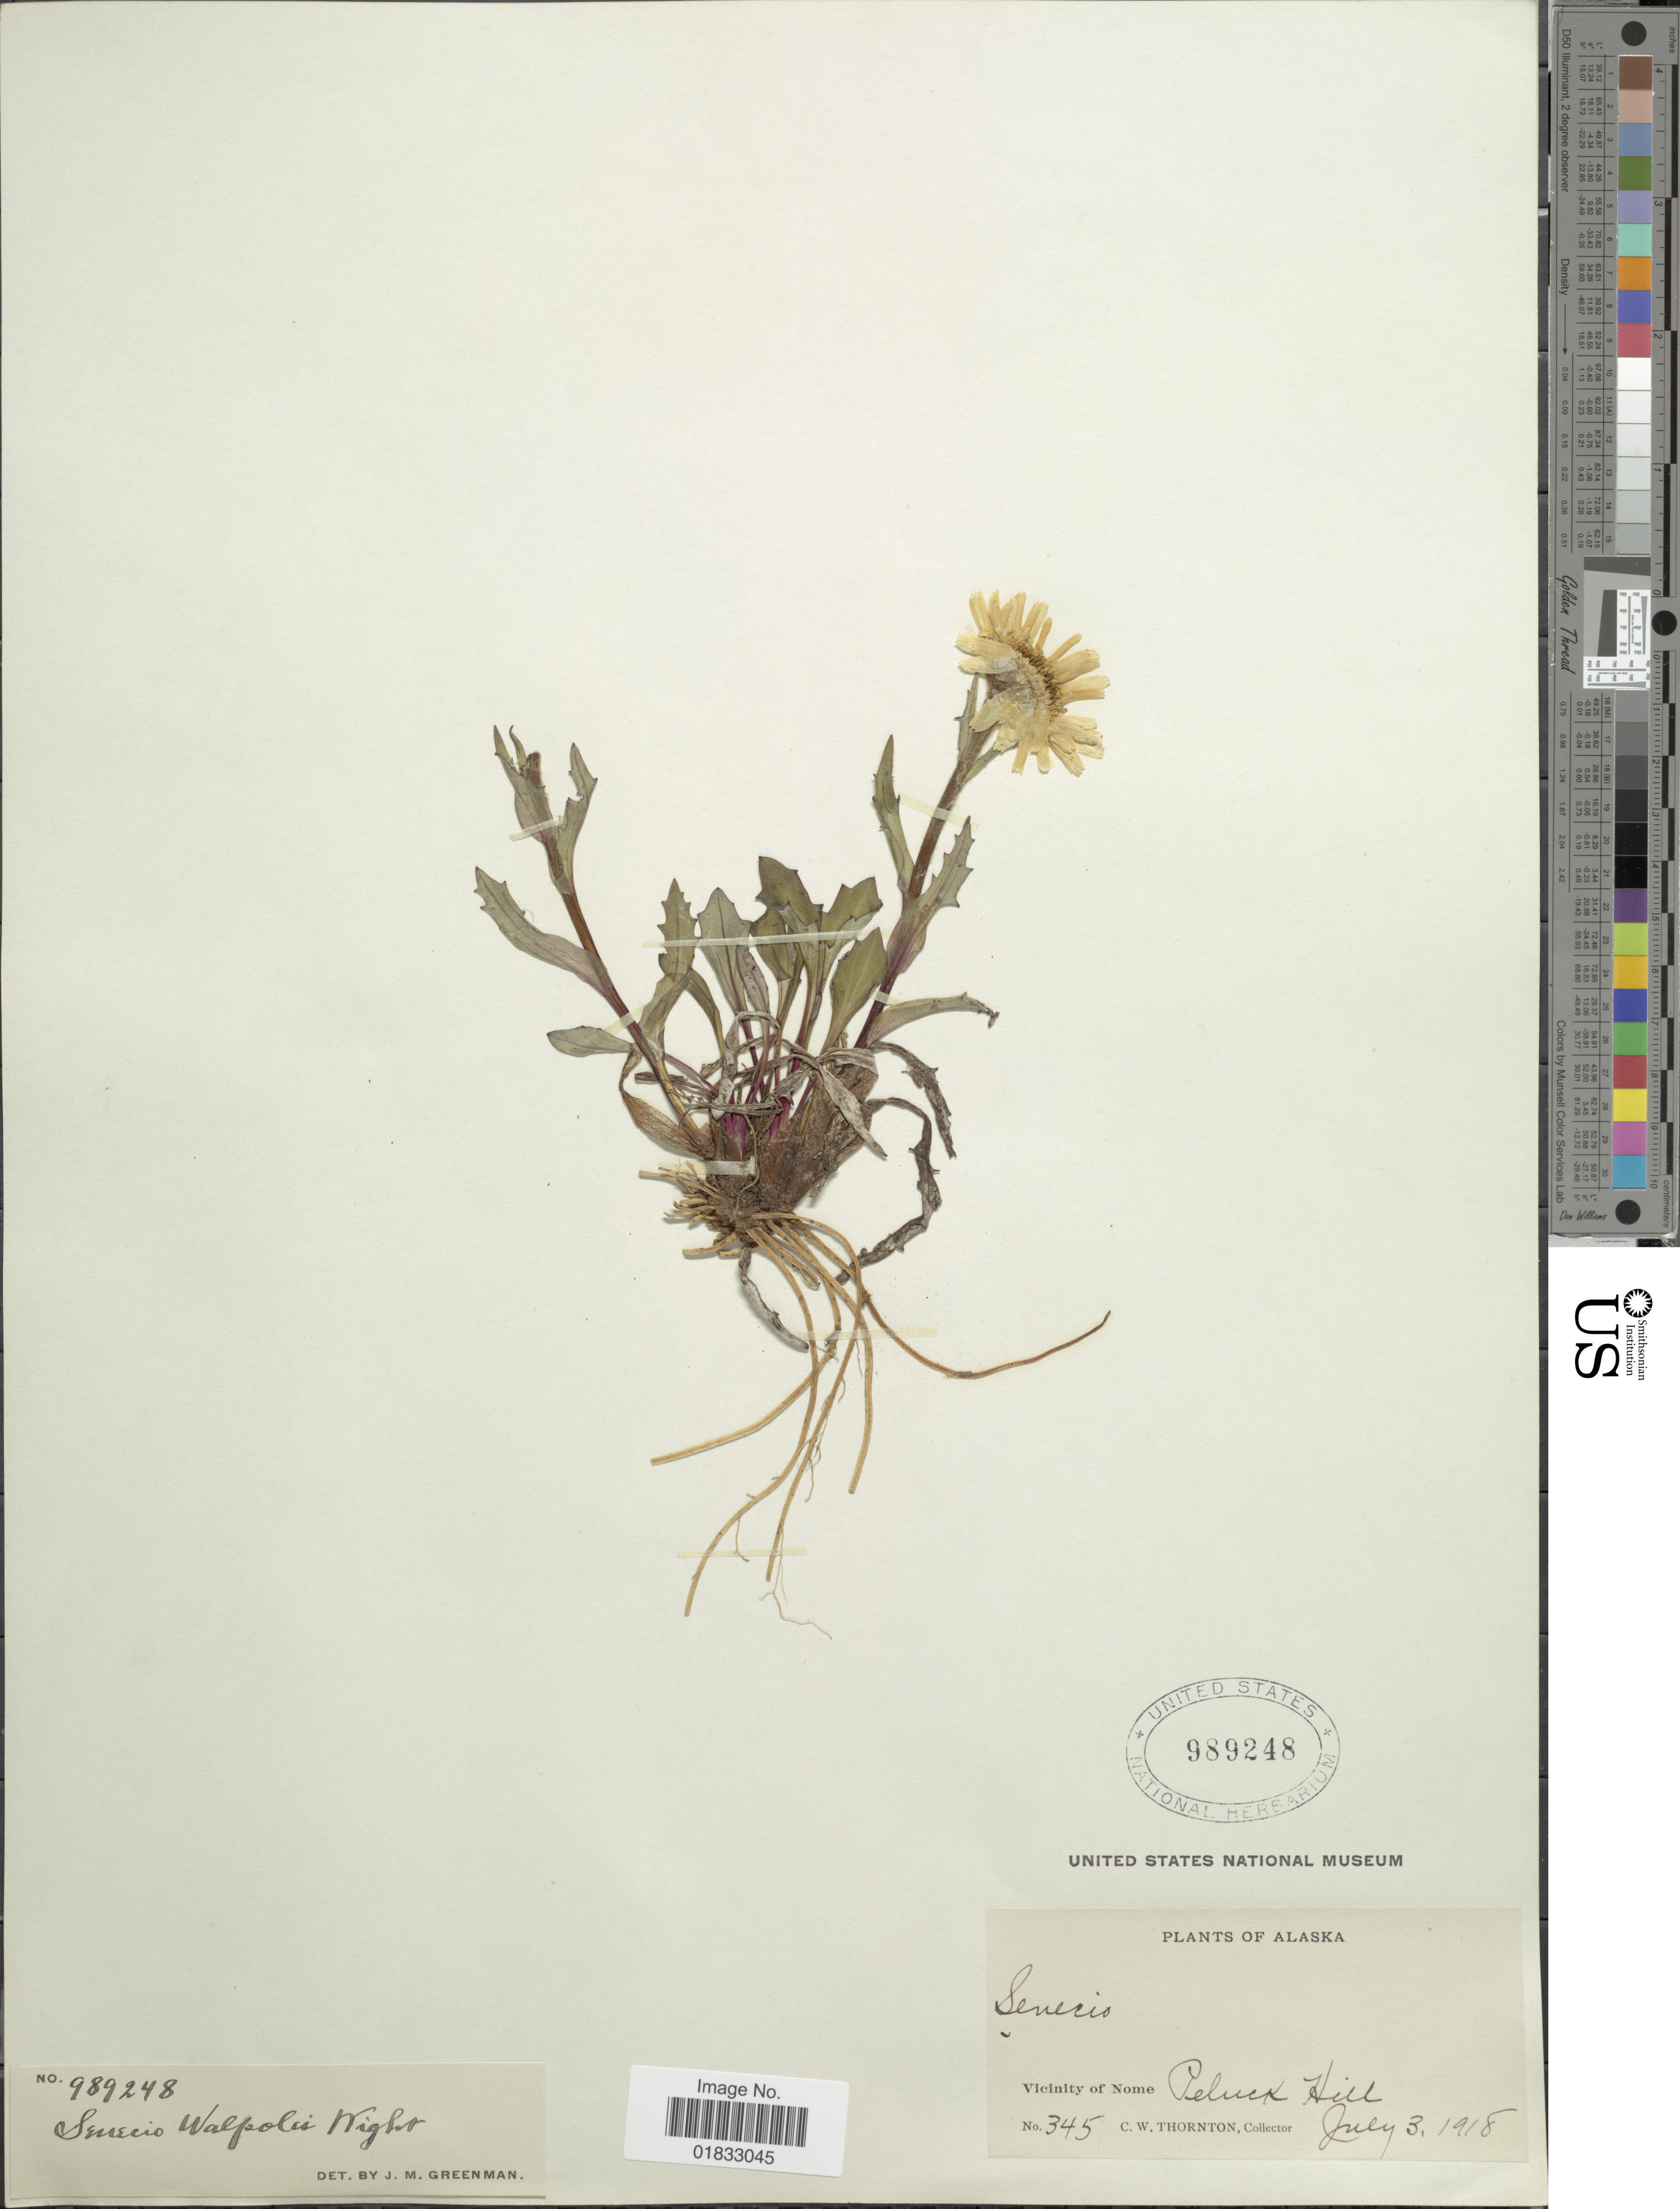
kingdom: Plantae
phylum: Tracheophyta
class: Magnoliopsida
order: Asterales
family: Asteraceae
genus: Tephroseris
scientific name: Tephroseris sp.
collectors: C. Thornton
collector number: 345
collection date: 1918-07-03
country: United States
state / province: Alaska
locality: Vicinity of Nome, Peluck Hill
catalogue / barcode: US 989248